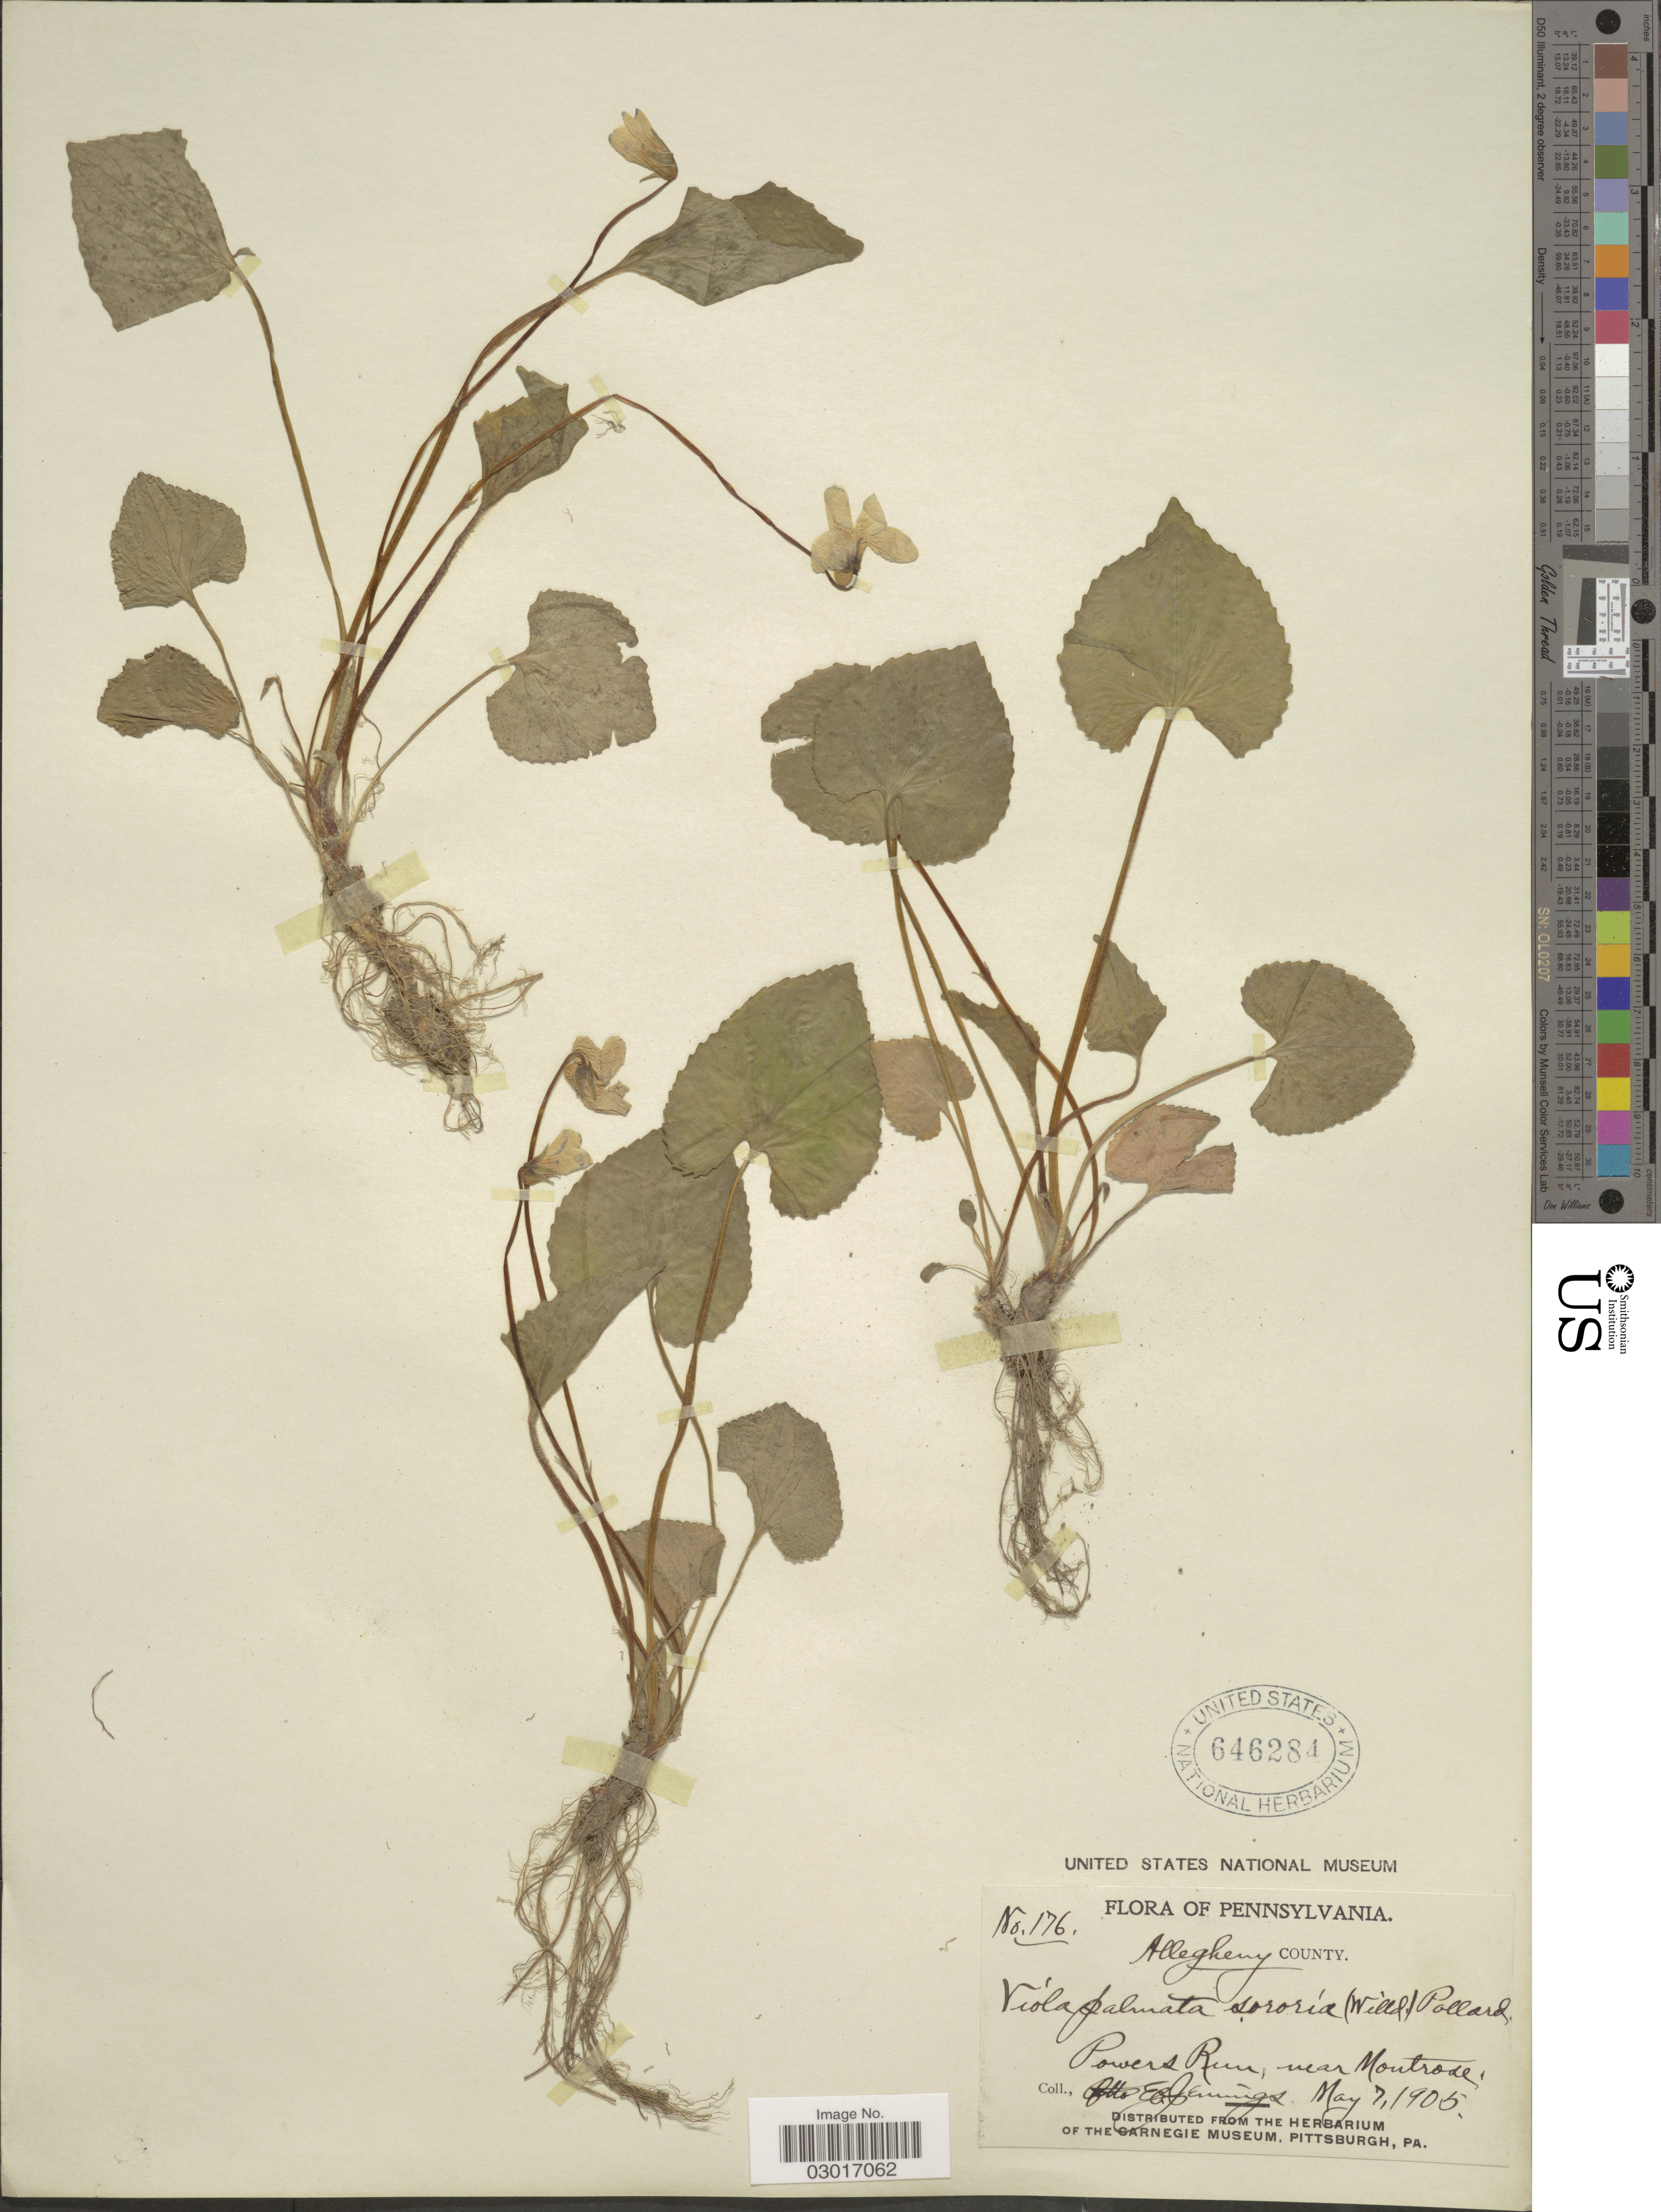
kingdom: Plantae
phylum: Tracheophyta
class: Magnoliopsida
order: Malpighiales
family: Violaceae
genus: Viola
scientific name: Viola sororia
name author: Willd.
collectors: O. E. Jennings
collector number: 176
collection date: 1905-05-07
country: United States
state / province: Pennsylvania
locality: Allegheny County. Powers Run, near Montrode.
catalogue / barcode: US 646284